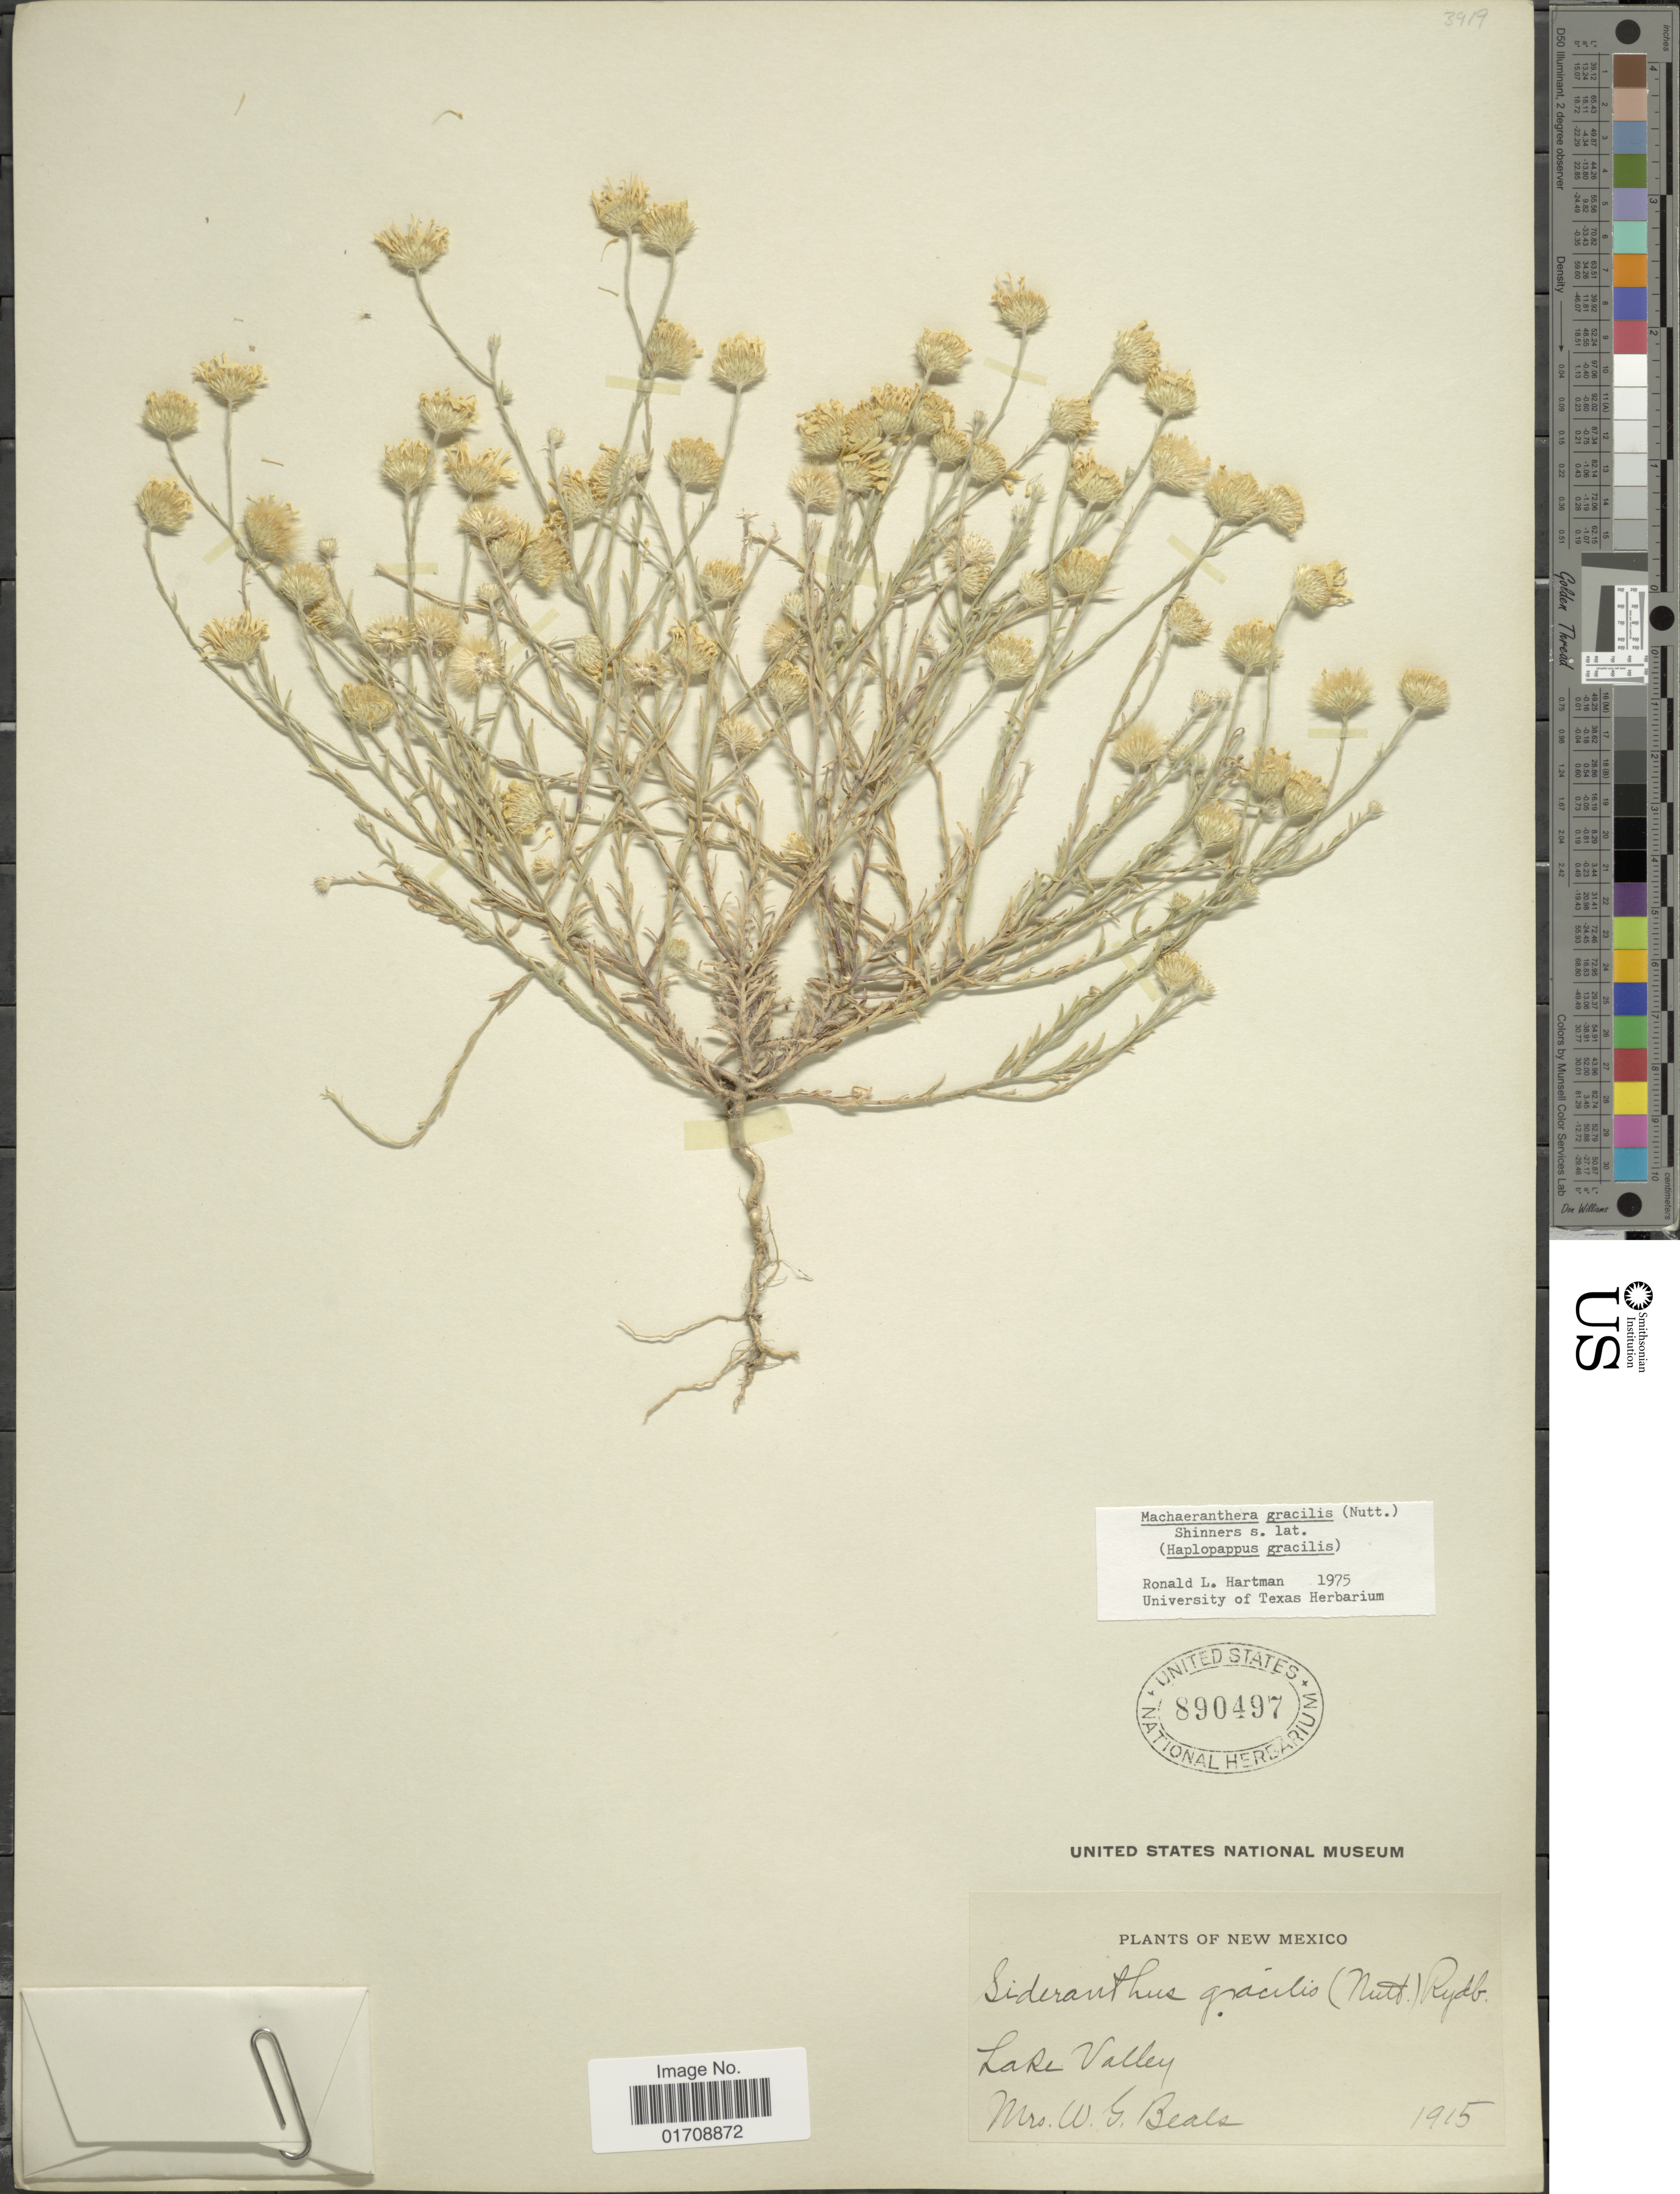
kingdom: Plantae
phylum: Tracheophyta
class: Magnoliopsida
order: Asterales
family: Asteraceae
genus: Machaeranthera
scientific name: Machaeranthera gracilis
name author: (Nutt.) Shinners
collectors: Mrs. W. G. Beals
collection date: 1915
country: United States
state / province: New Mexico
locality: Lake Valley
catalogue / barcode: US 890497